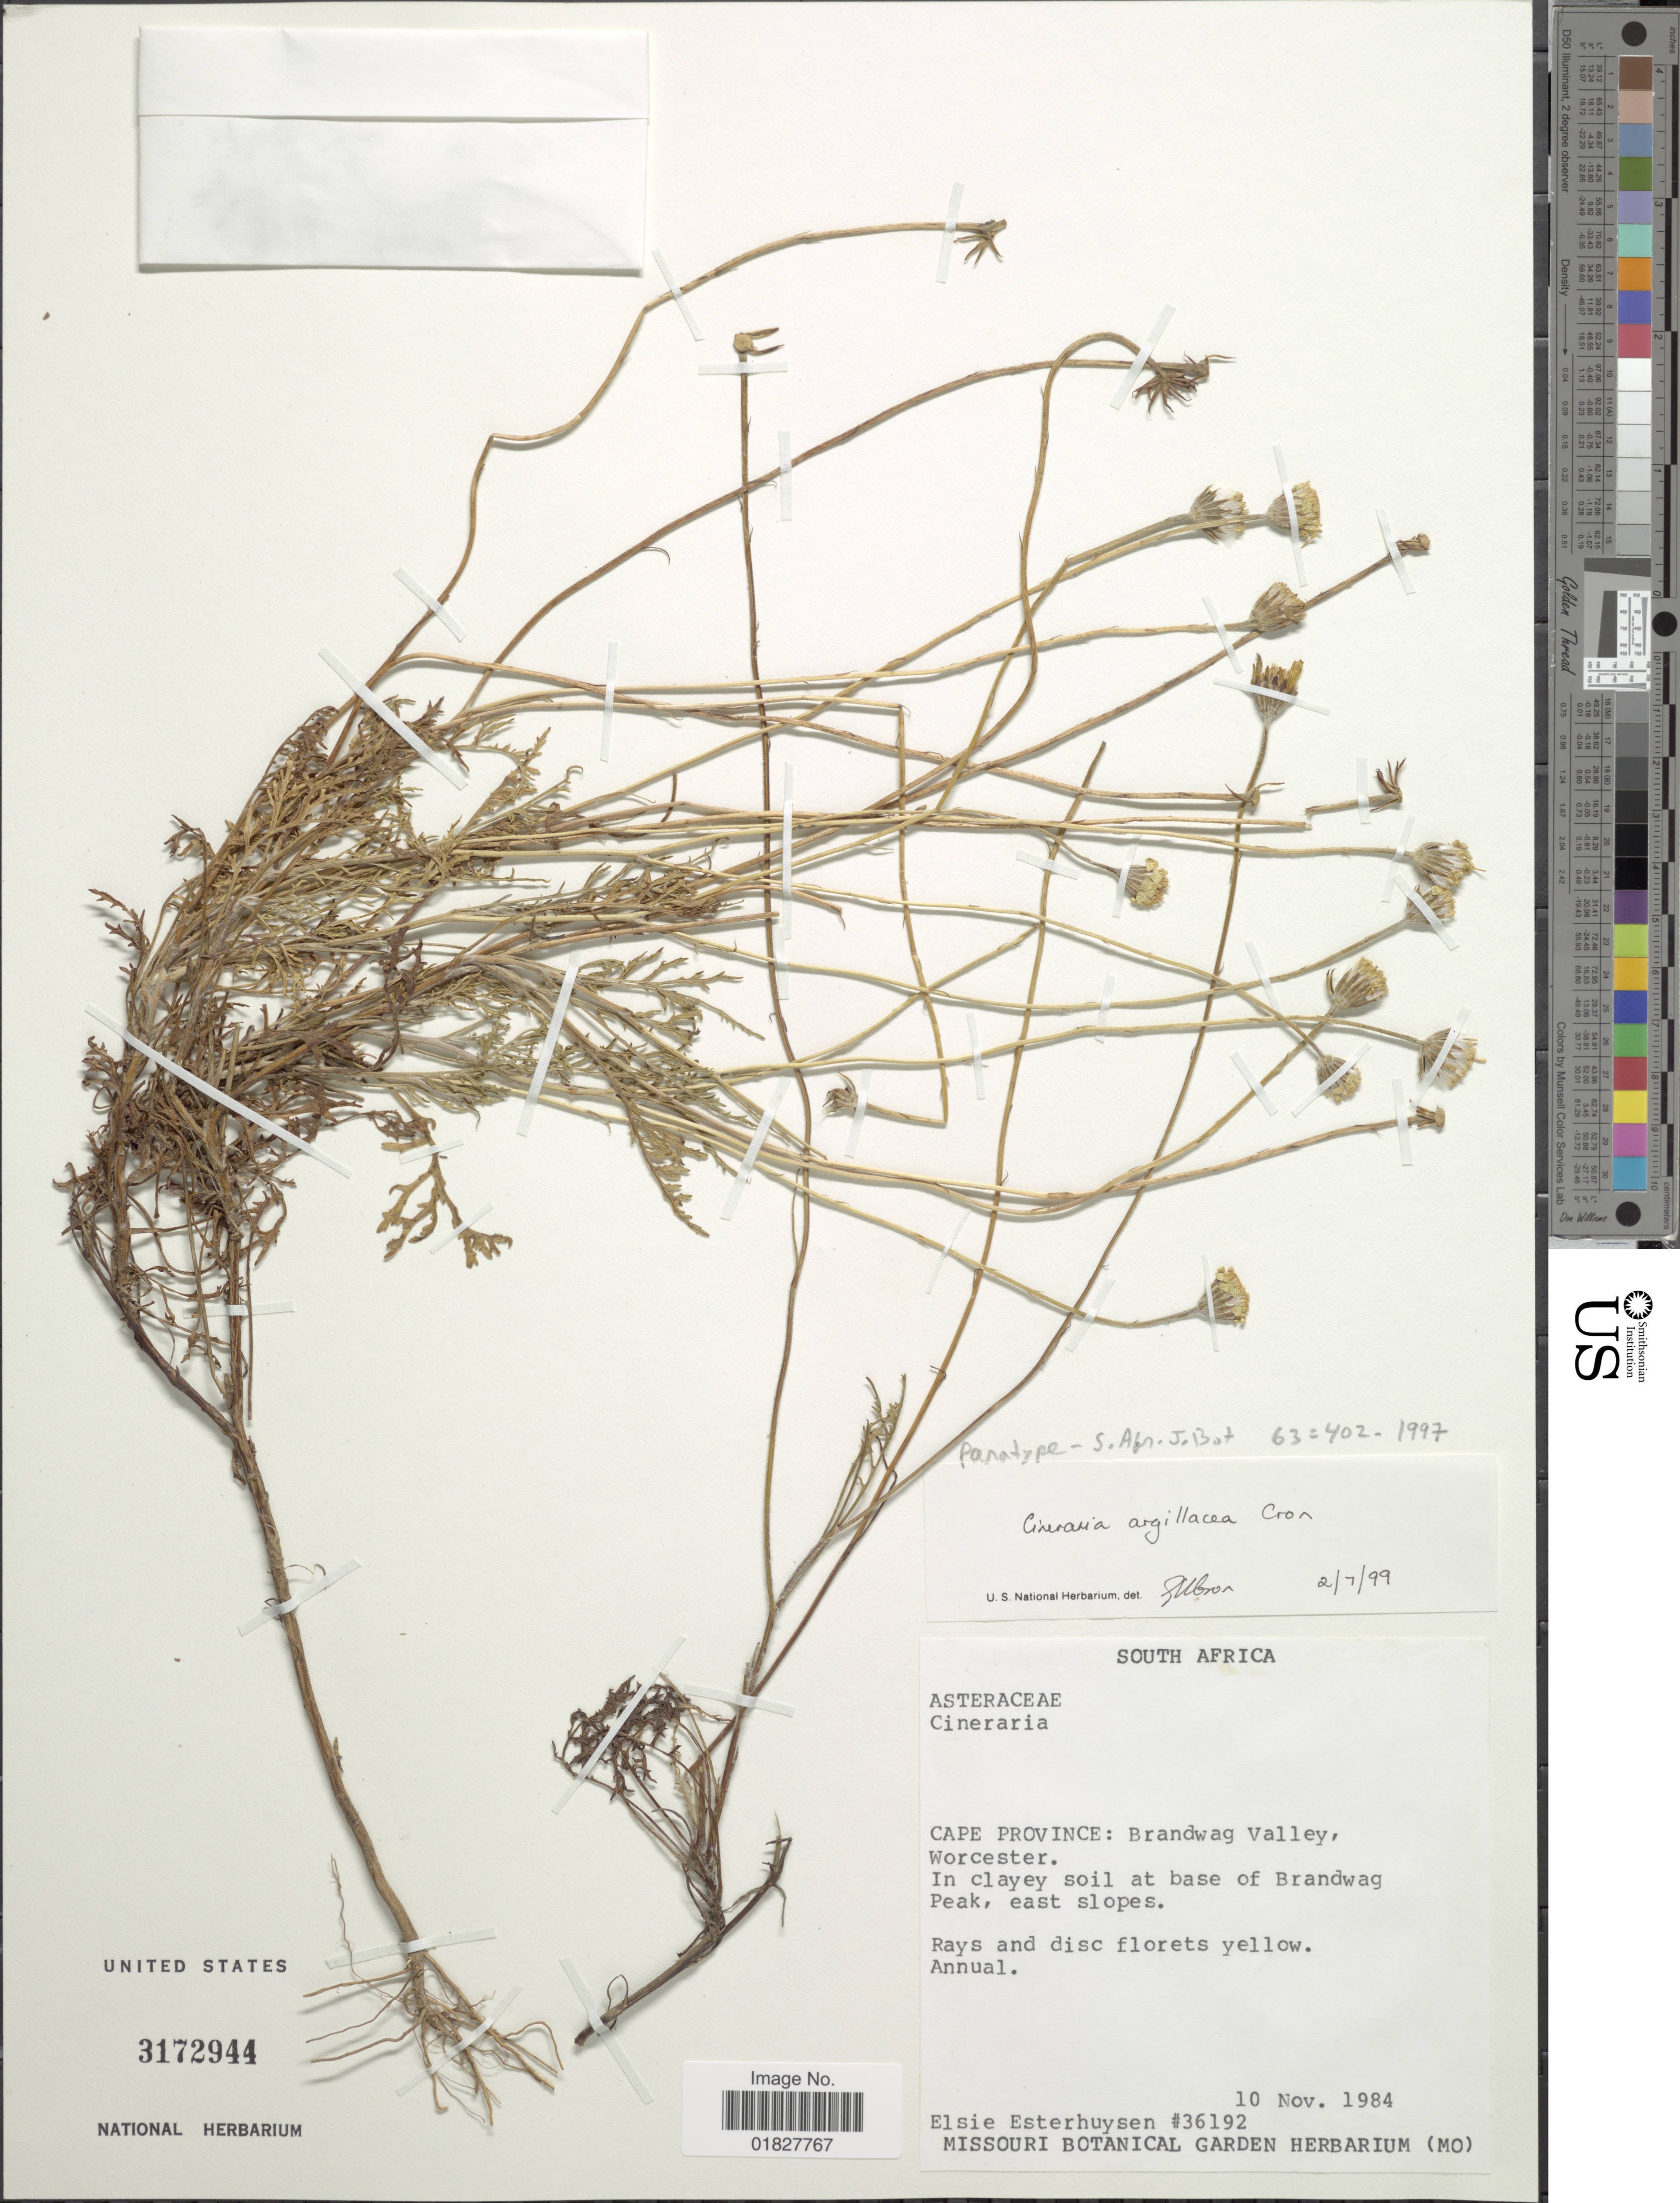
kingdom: Plantae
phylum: Tracheophyta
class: Magnoliopsida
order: Asterales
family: Asteraceae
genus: Bolandia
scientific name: Bolandia argillacea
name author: (Cron) Cron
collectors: E. E. Esterhuysen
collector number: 36192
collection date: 1984-11-10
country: South Africa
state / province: Western Cape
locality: Brandwag Valley, Worcester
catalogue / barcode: US 3172944